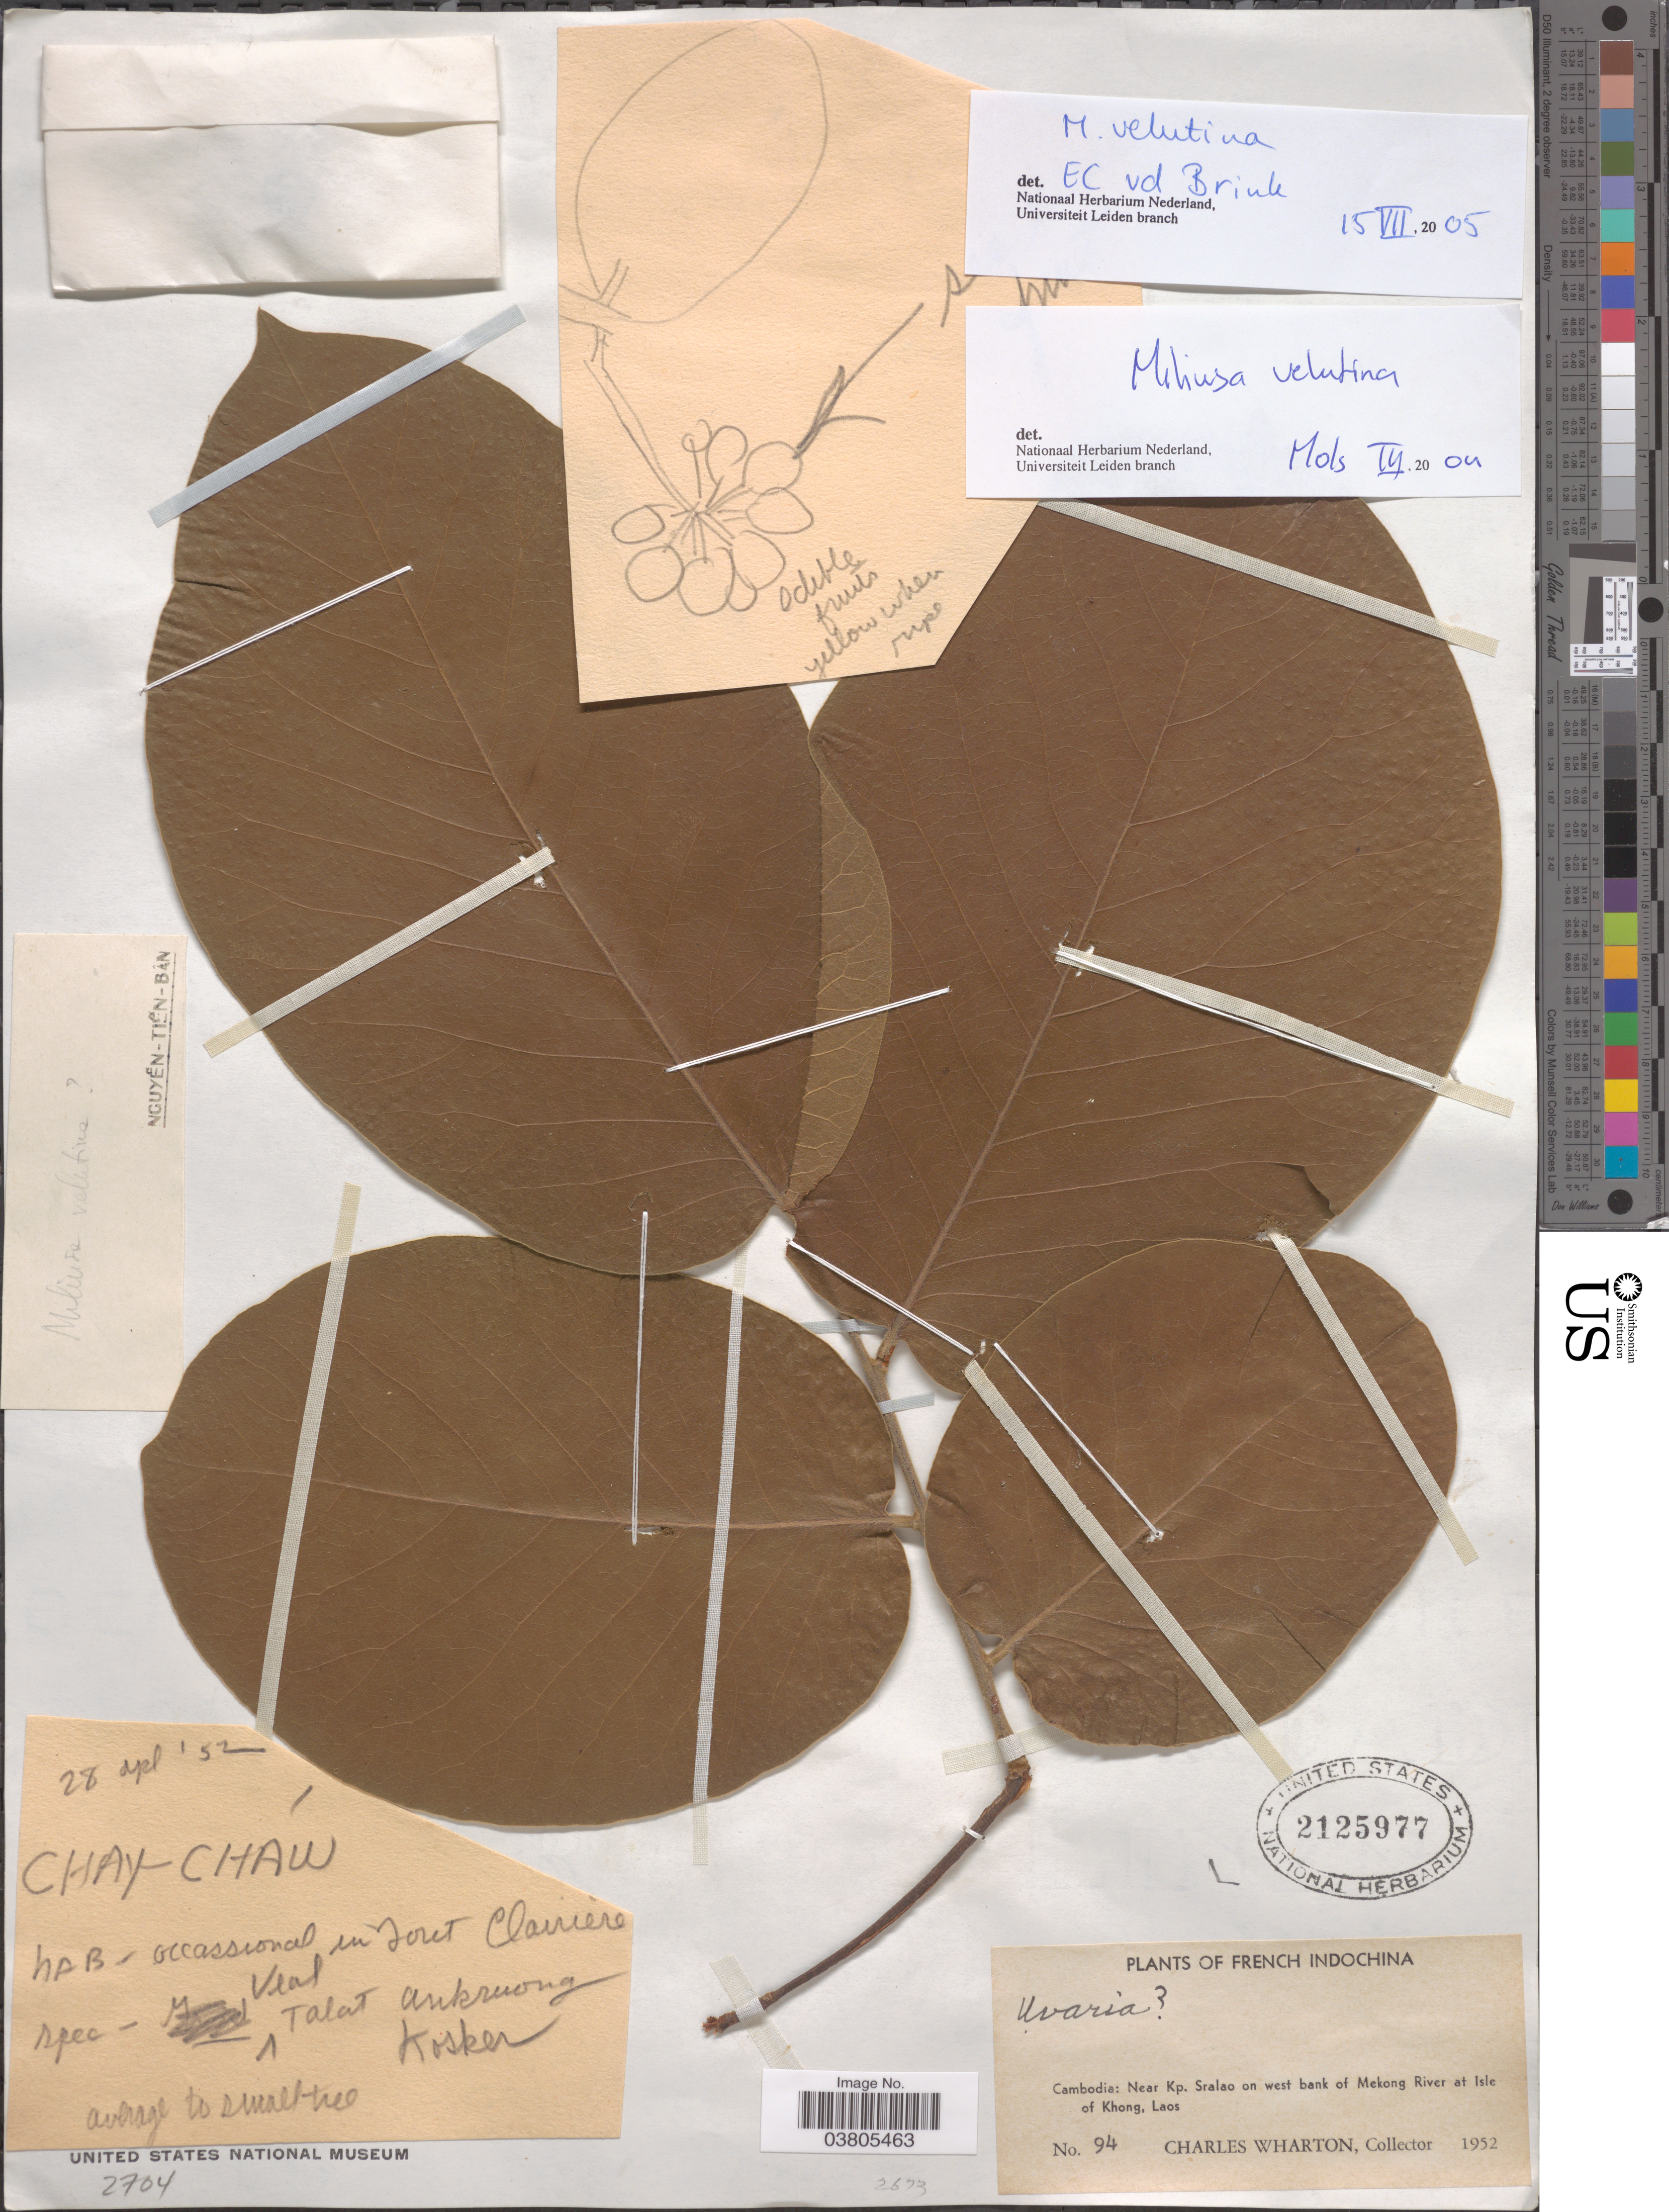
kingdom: Plantae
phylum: Tracheophyta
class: Magnoliopsida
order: Magnoliales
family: Annonaceae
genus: Miliusa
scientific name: Miliusa velutina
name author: Hook. f. & Thoms.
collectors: C. Wharton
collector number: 94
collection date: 1952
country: Cambodia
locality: French Indochina. Near Kp. Sralao on west bank of Mekong River at Isle of Khong, Laos.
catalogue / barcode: US 2125977